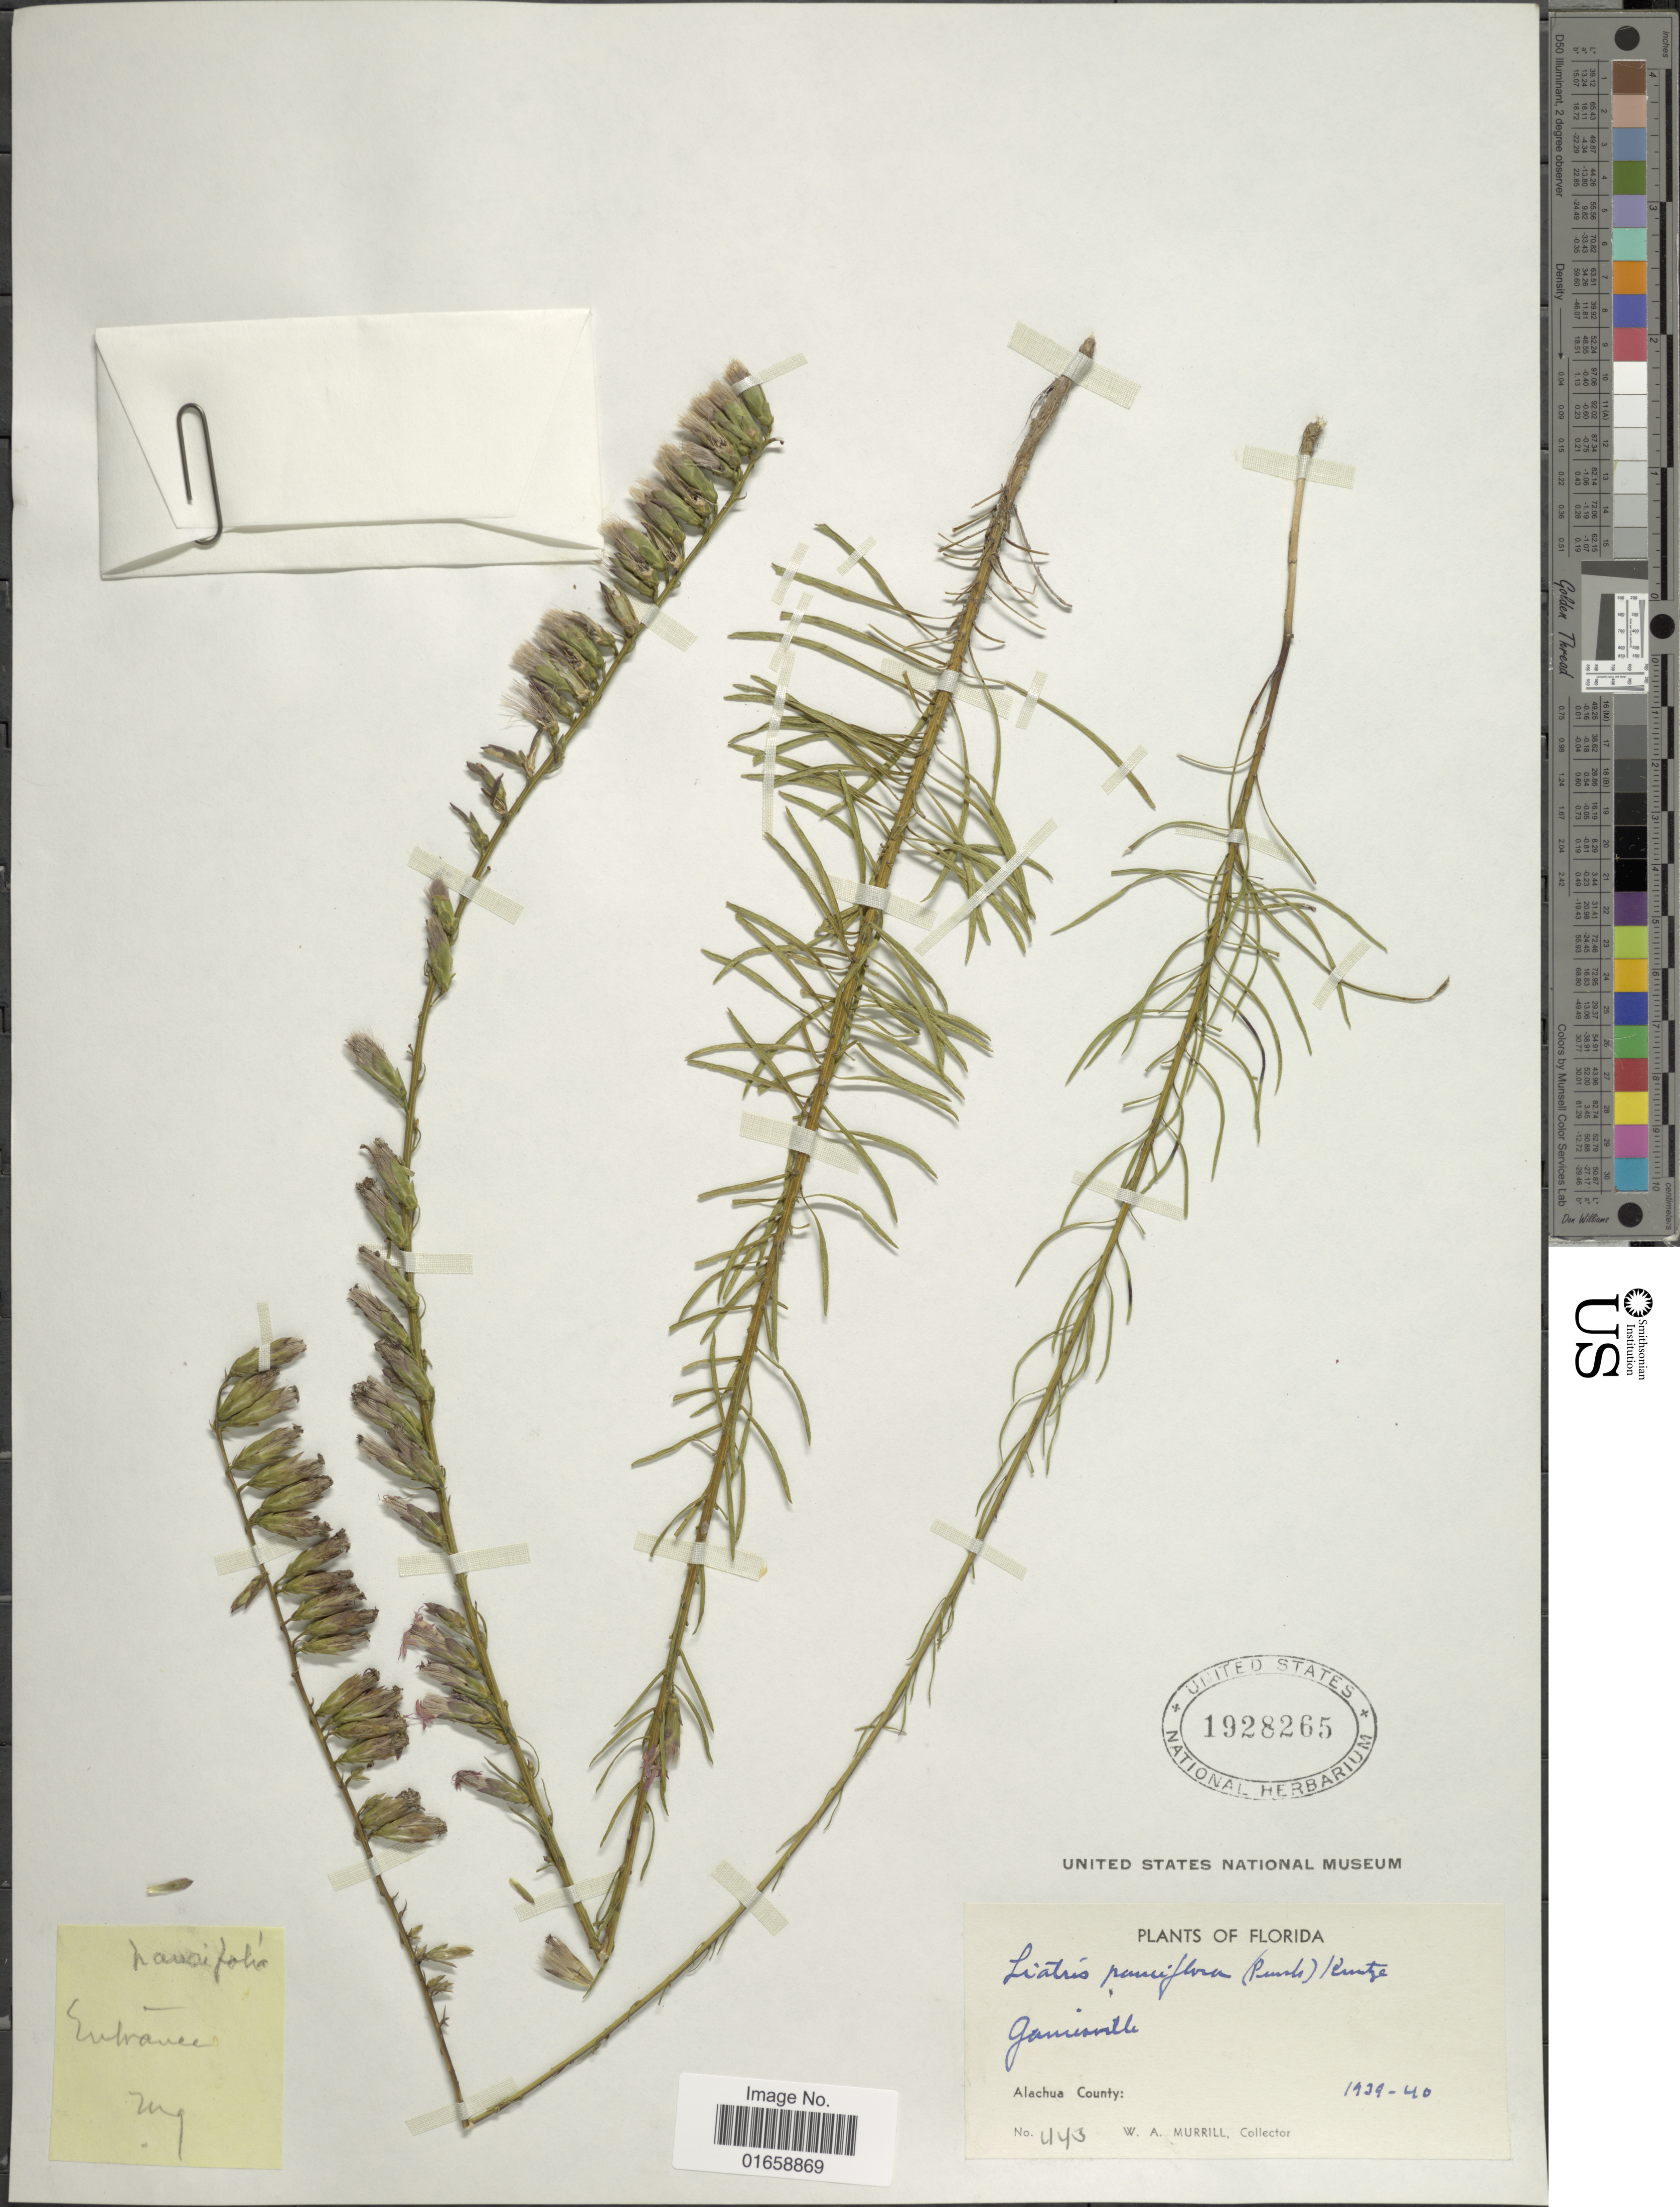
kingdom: Plantae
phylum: Tracheophyta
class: Magnoliopsida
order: Asterales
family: Asteraceae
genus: Liatris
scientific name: Liatris pauciflora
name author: Pursh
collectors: W. A. Murrill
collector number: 443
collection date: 1939/1940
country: United States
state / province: Florida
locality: Gainesville, Alachua County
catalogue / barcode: US 1928265